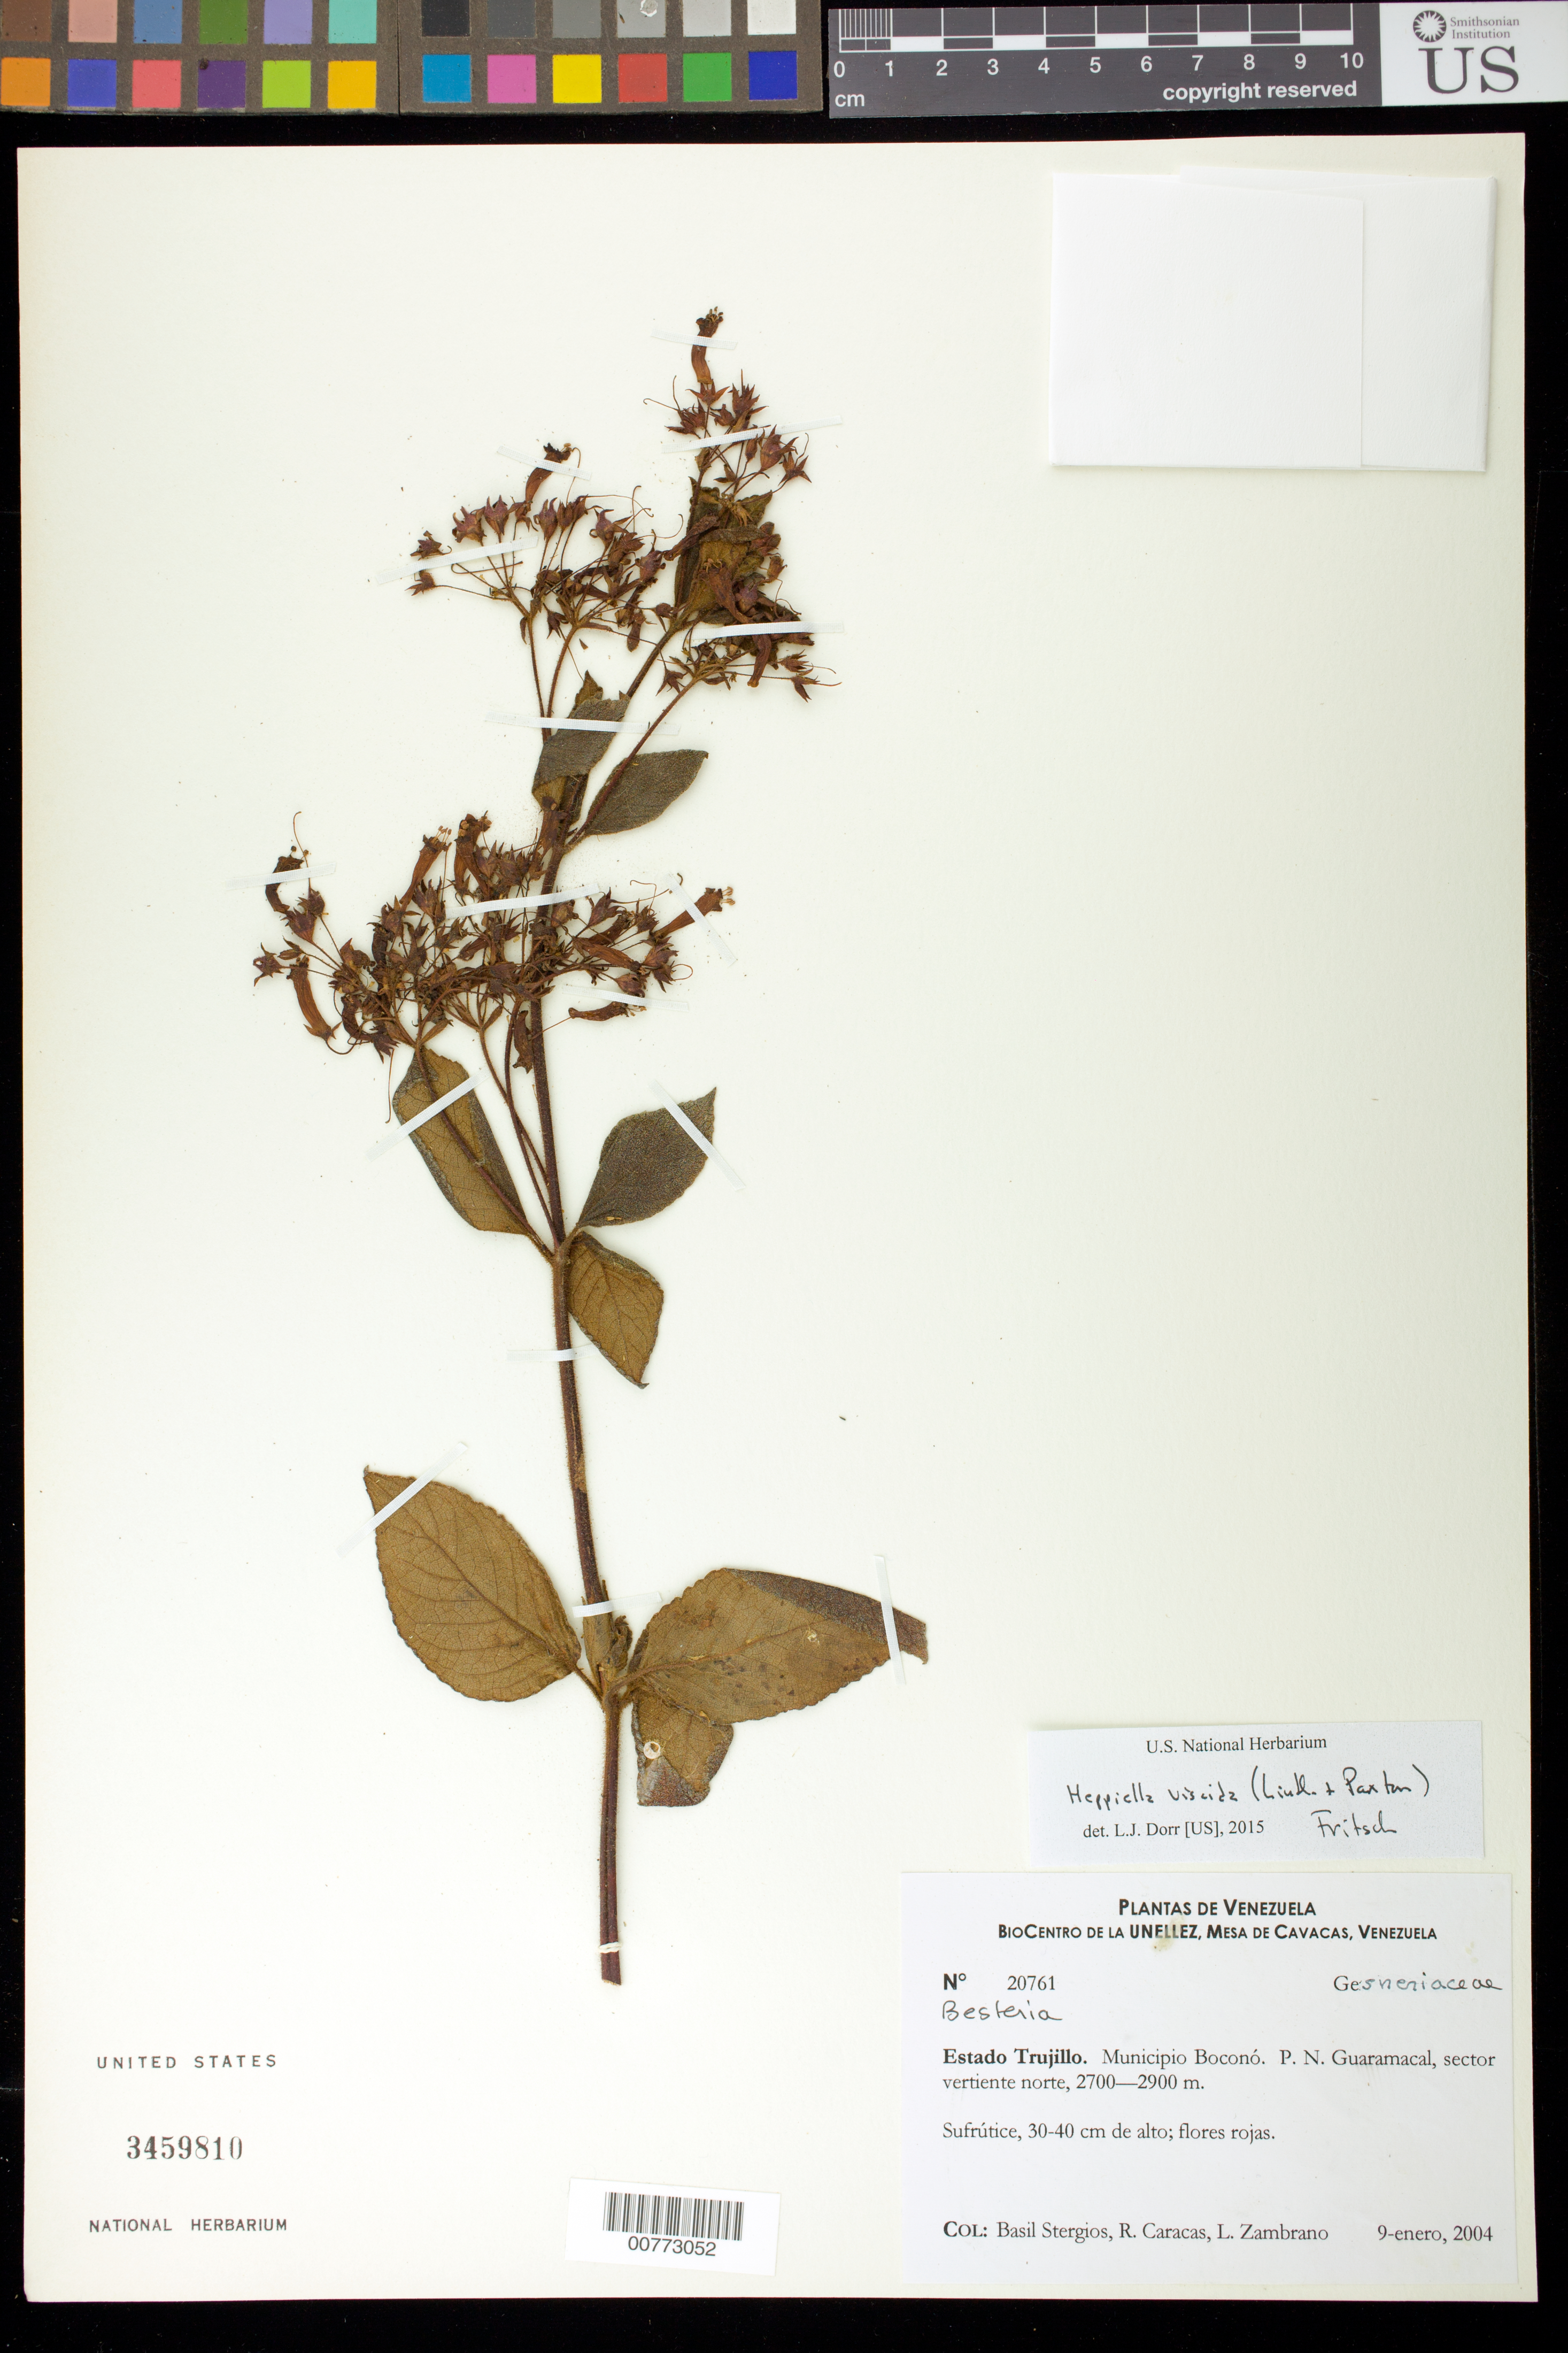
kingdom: Plantae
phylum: Tracheophyta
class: Magnoliopsida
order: Lamiales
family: Gesneriaceae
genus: Heppiella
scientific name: Heppiella viscida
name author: (Lindl. &) Fritsch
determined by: Dorr, L. J., (BOT), Smithsonian Institution - National Museum of Natural History (UNITED STATES)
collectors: B. G. Stergios, R. Caracas & L. Zambrano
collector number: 20761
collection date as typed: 09 Jan 2004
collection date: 2004-01-09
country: Venezuela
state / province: Trujillo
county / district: Boconó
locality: Parque Nacional Guaramacal, vertiente N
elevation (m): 2700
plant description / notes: PORT, US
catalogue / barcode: US 3459810